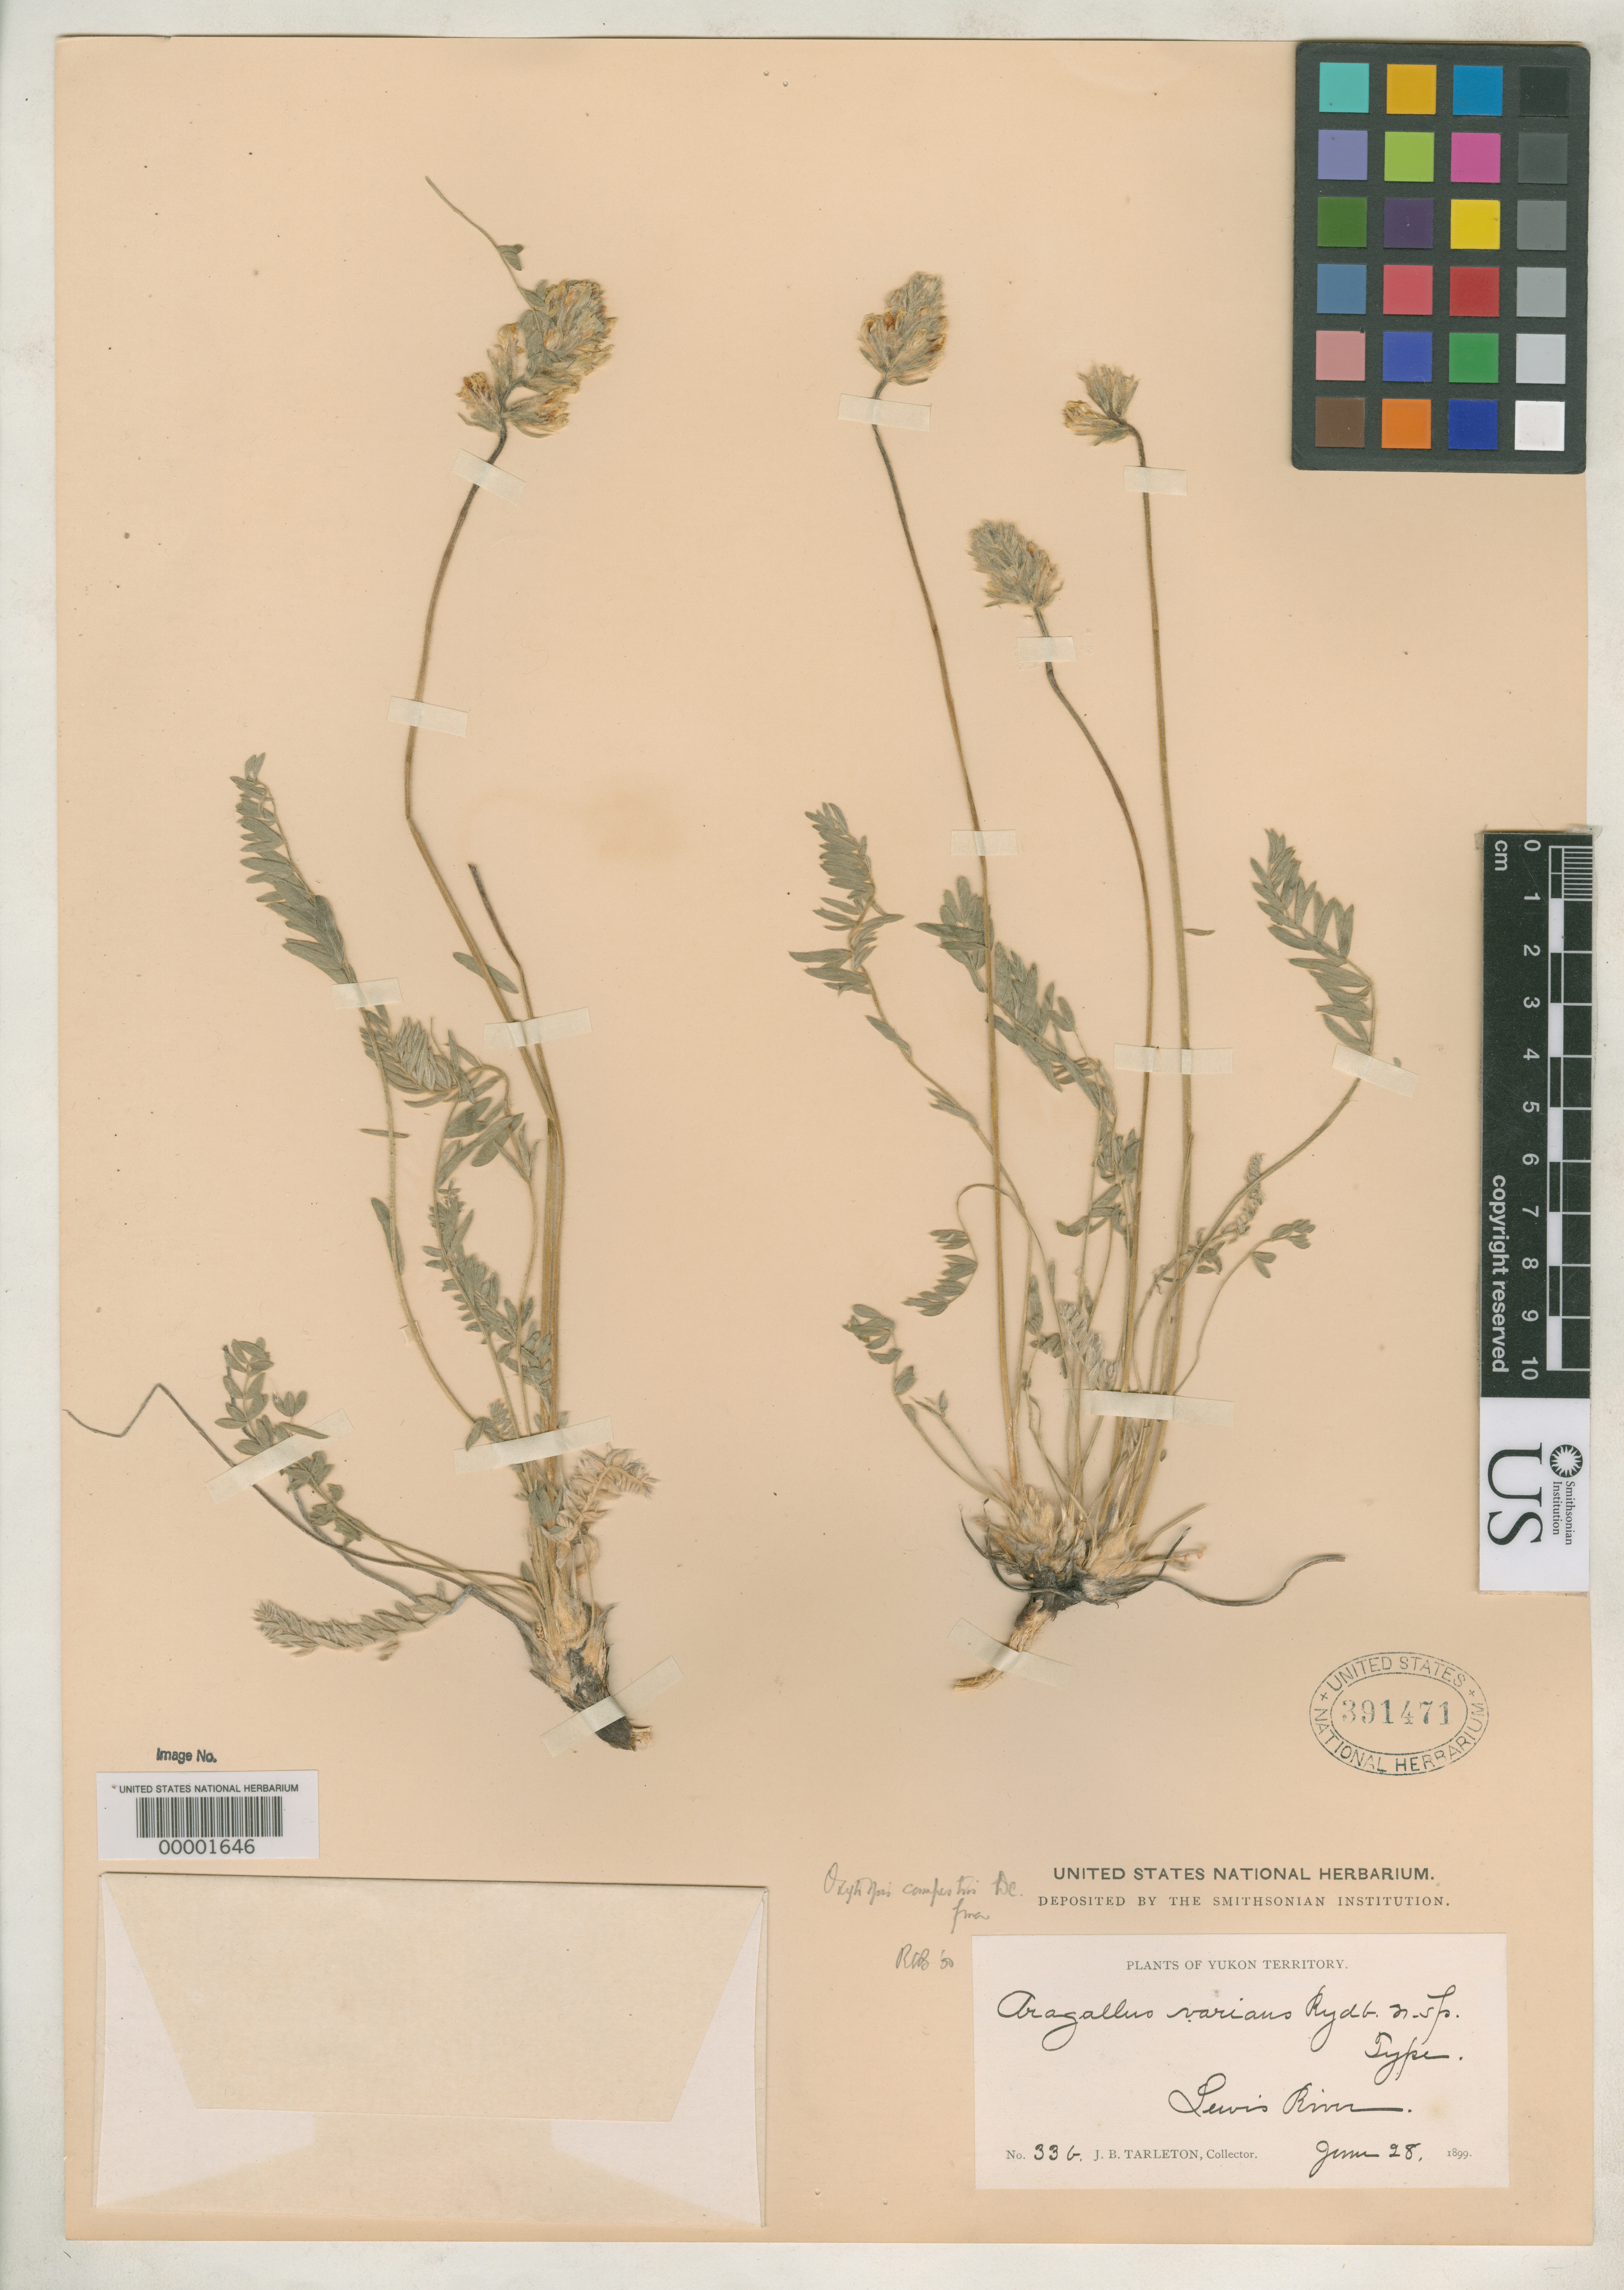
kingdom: Plantae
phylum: Tracheophyta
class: Magnoliopsida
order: Fabales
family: Fabaceae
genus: Aragallus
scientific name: Aragallus varians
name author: Rydb. in Britton & Rydb.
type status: Type Collection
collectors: J. Tarleton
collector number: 33b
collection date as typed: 28 Jun 1899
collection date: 1899-06-28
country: Canada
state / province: Yukon Territory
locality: Lewis River.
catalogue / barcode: US 391471